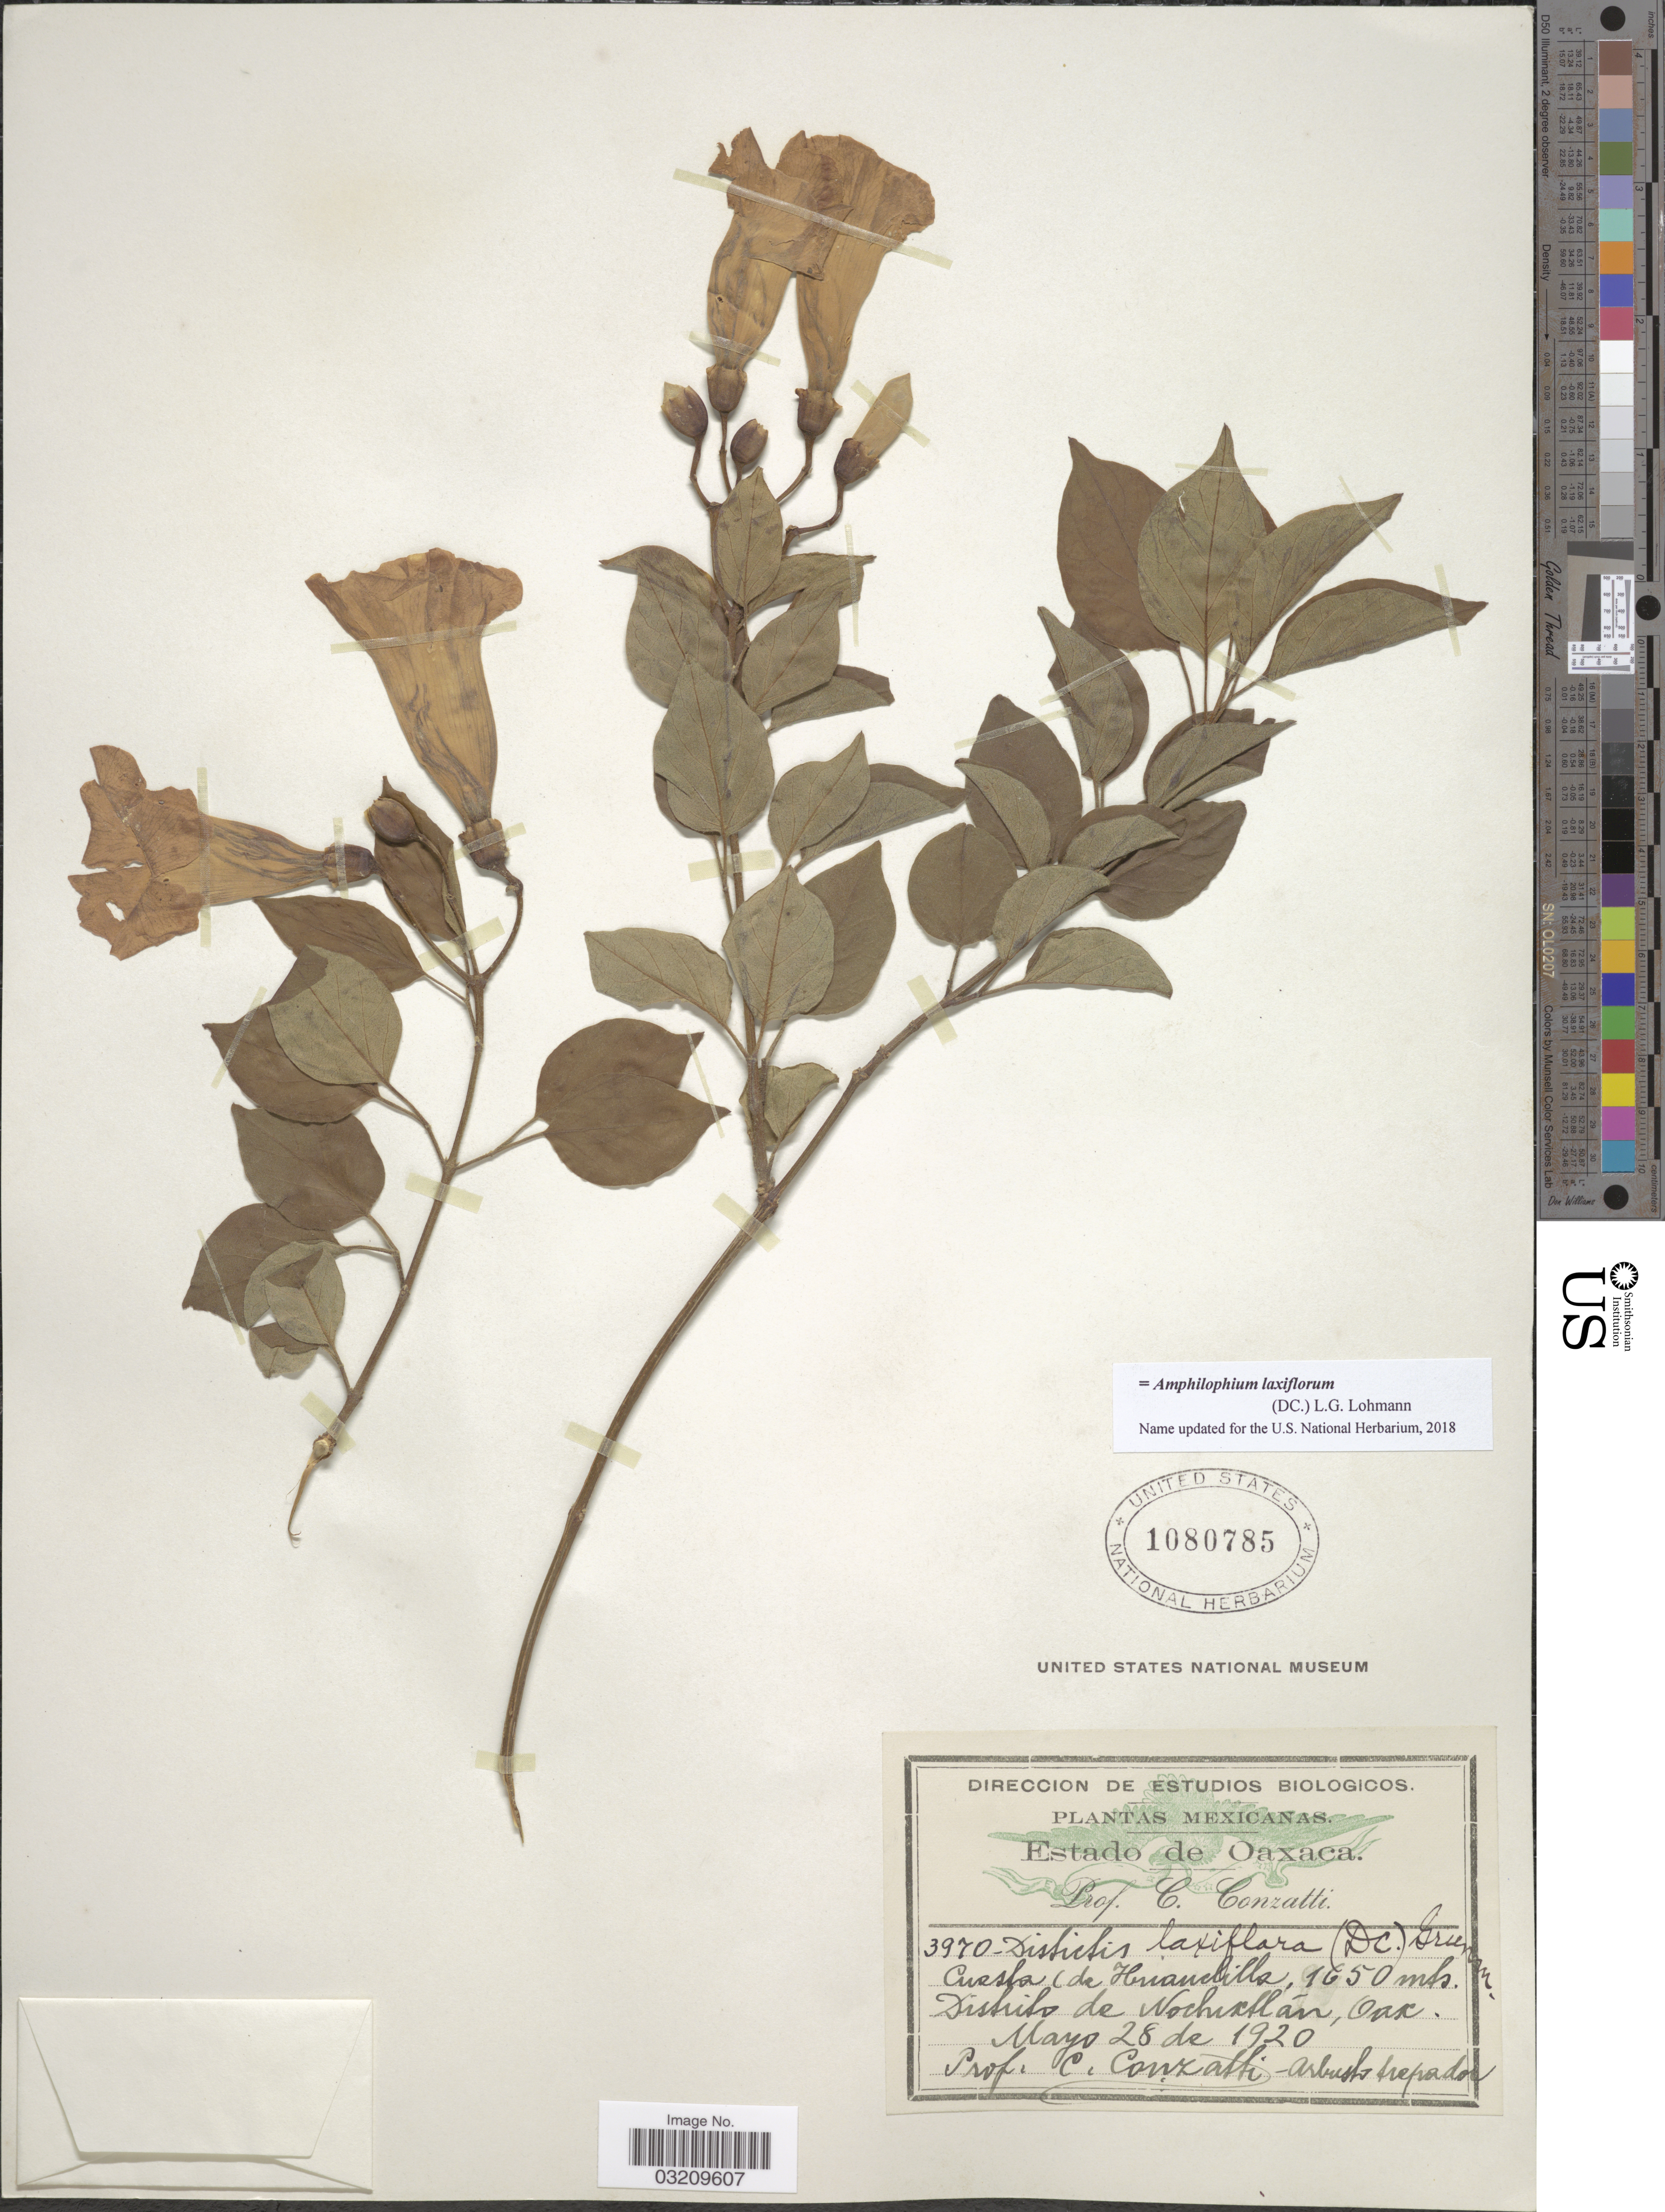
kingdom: Plantae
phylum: Tracheophyta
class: Magnoliopsida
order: Lamiales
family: Bignoniaceae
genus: Amphilophium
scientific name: Amphilophium laxiflorum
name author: (DC.) L.G. Lohmann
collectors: C. Conzatti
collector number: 3970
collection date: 1920-05-28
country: Mexico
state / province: Oaxaca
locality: Cuesta (de Huanchilla. Distrito de Nochixtlán.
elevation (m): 1650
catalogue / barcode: US 1080785